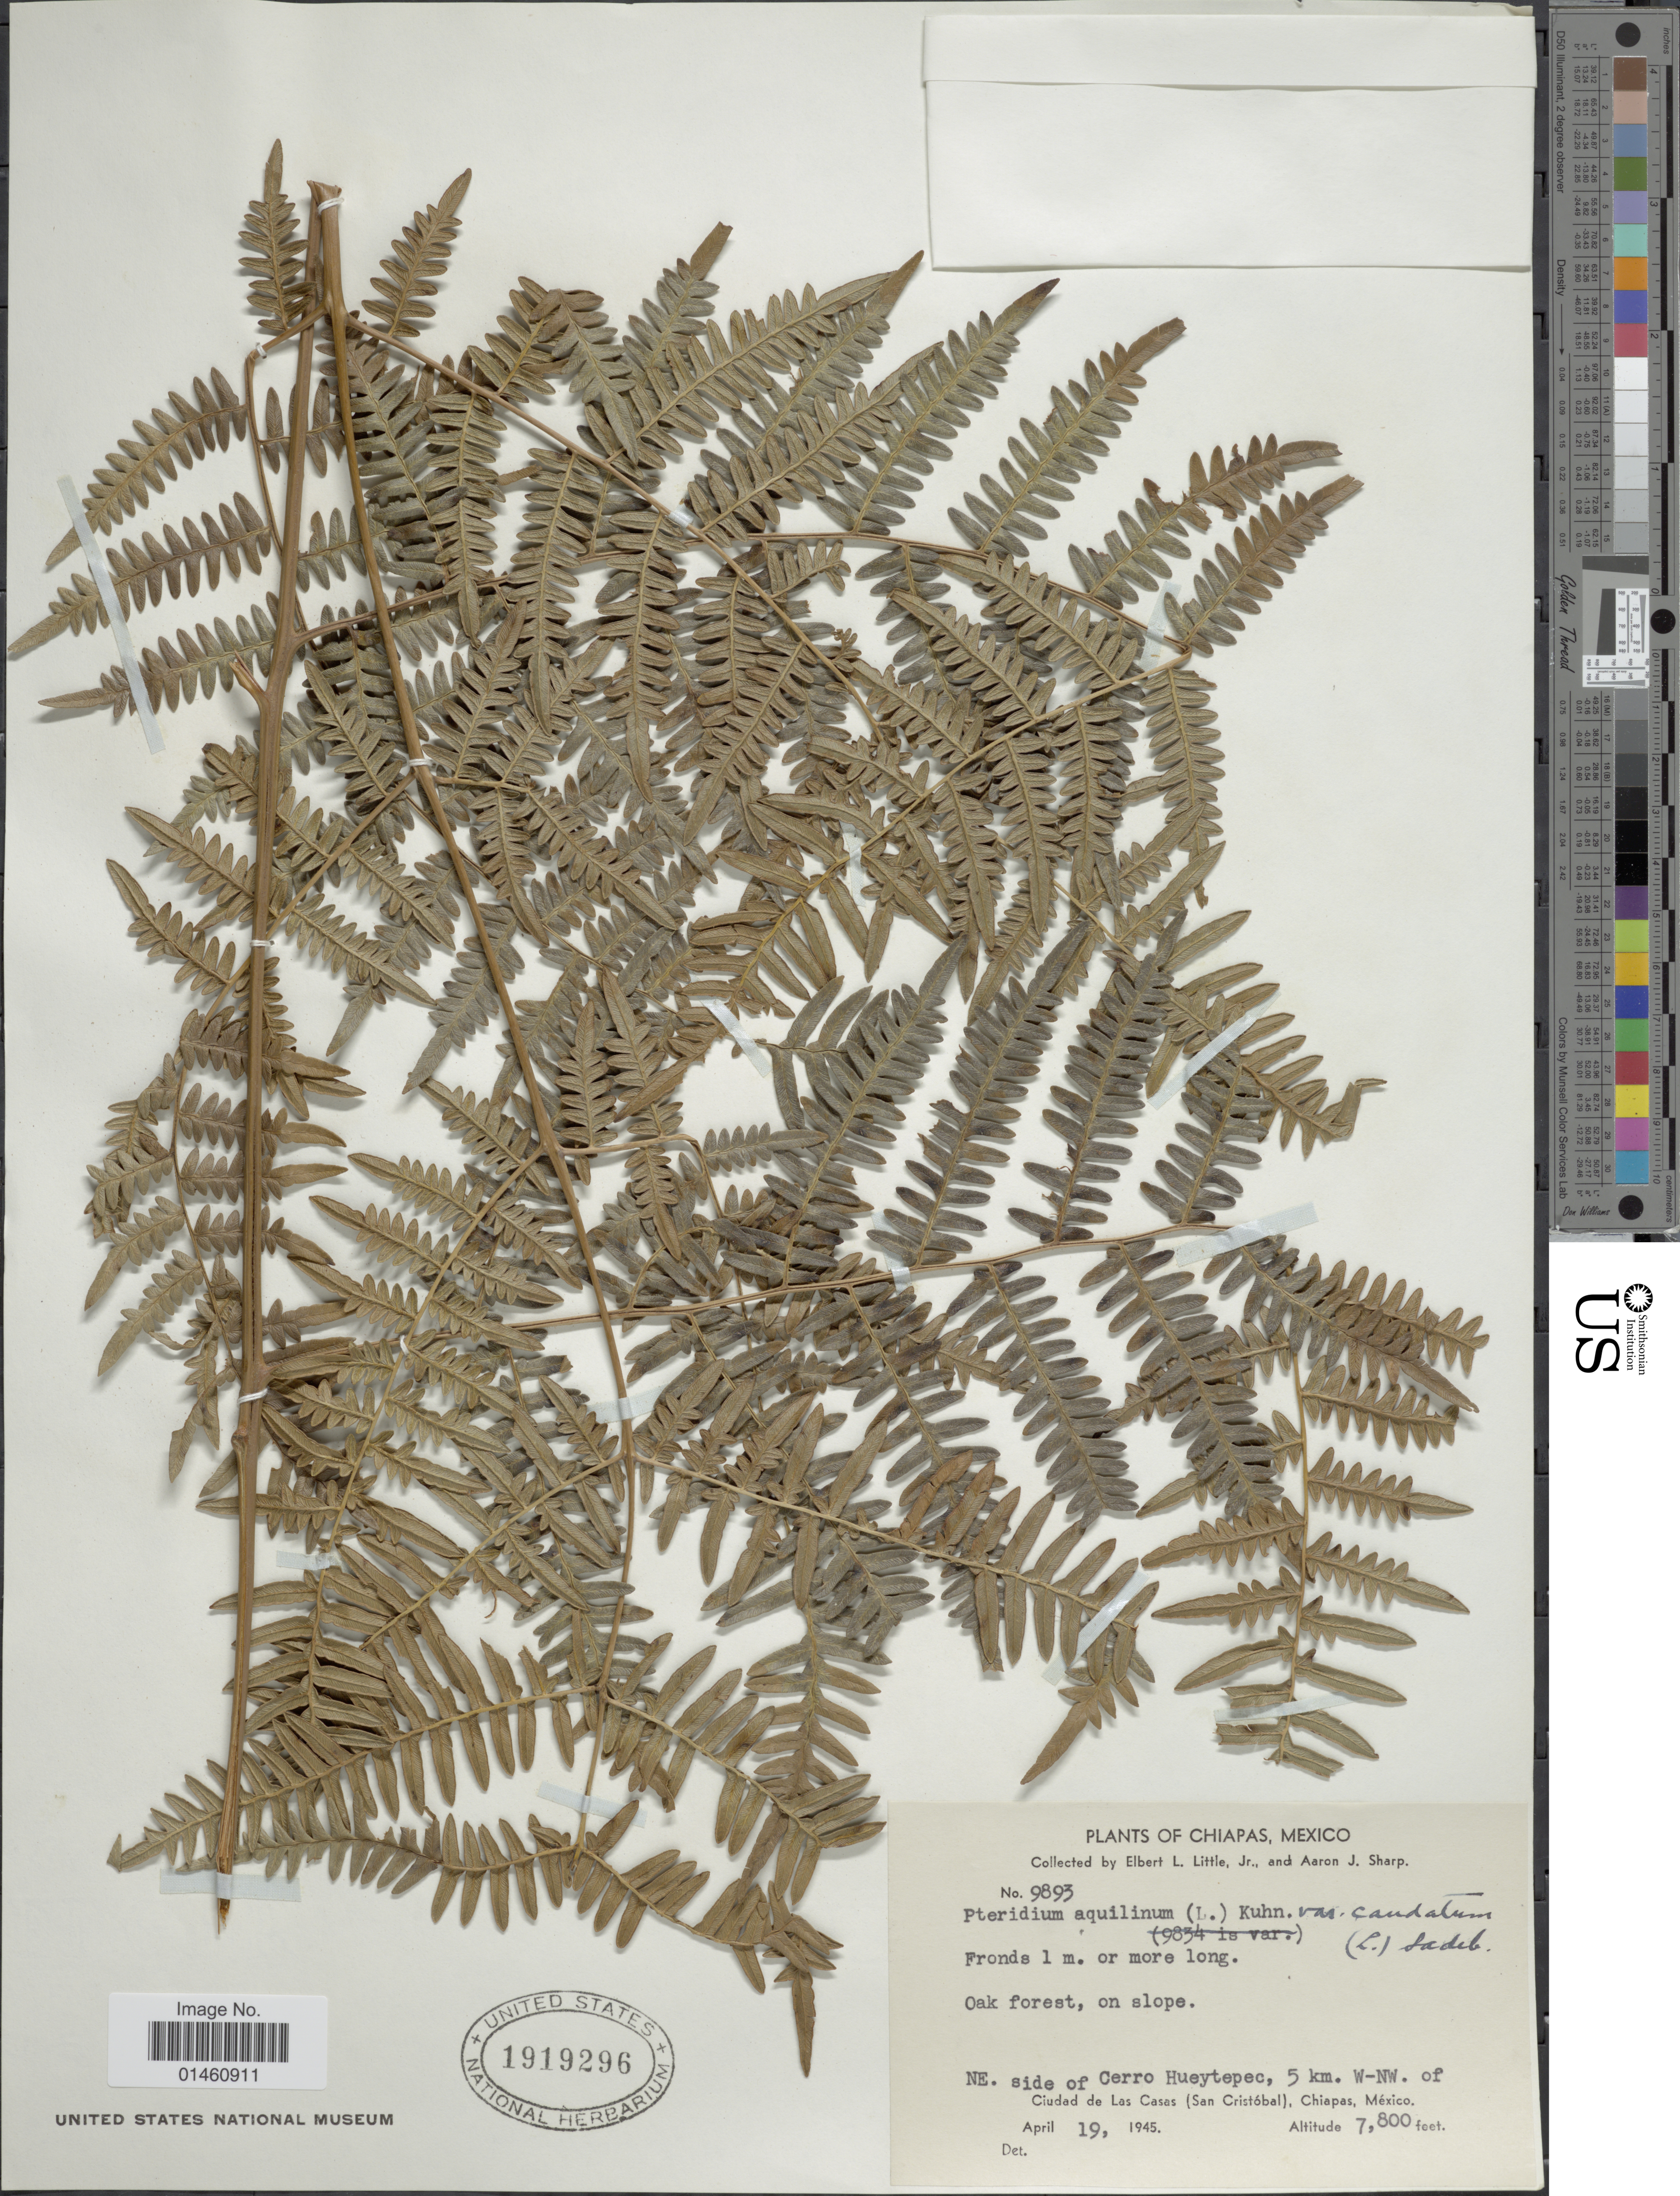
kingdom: Plantae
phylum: Tracheophyta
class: Polypodiopsida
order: Polypodiales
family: Dennstaedtiaceae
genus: Pteridium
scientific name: Pteridium caudatum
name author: (L.) Maxon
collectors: E. L. Little & Mrs A. J. Sharp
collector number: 9893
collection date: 1945-04-19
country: Mexico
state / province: Chiapas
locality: NE. side of Cerro Hueytepec, 5 km. W-NW. of Ciudad de Las Casas (San Cristóbal).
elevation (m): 2377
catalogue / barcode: US 1919296